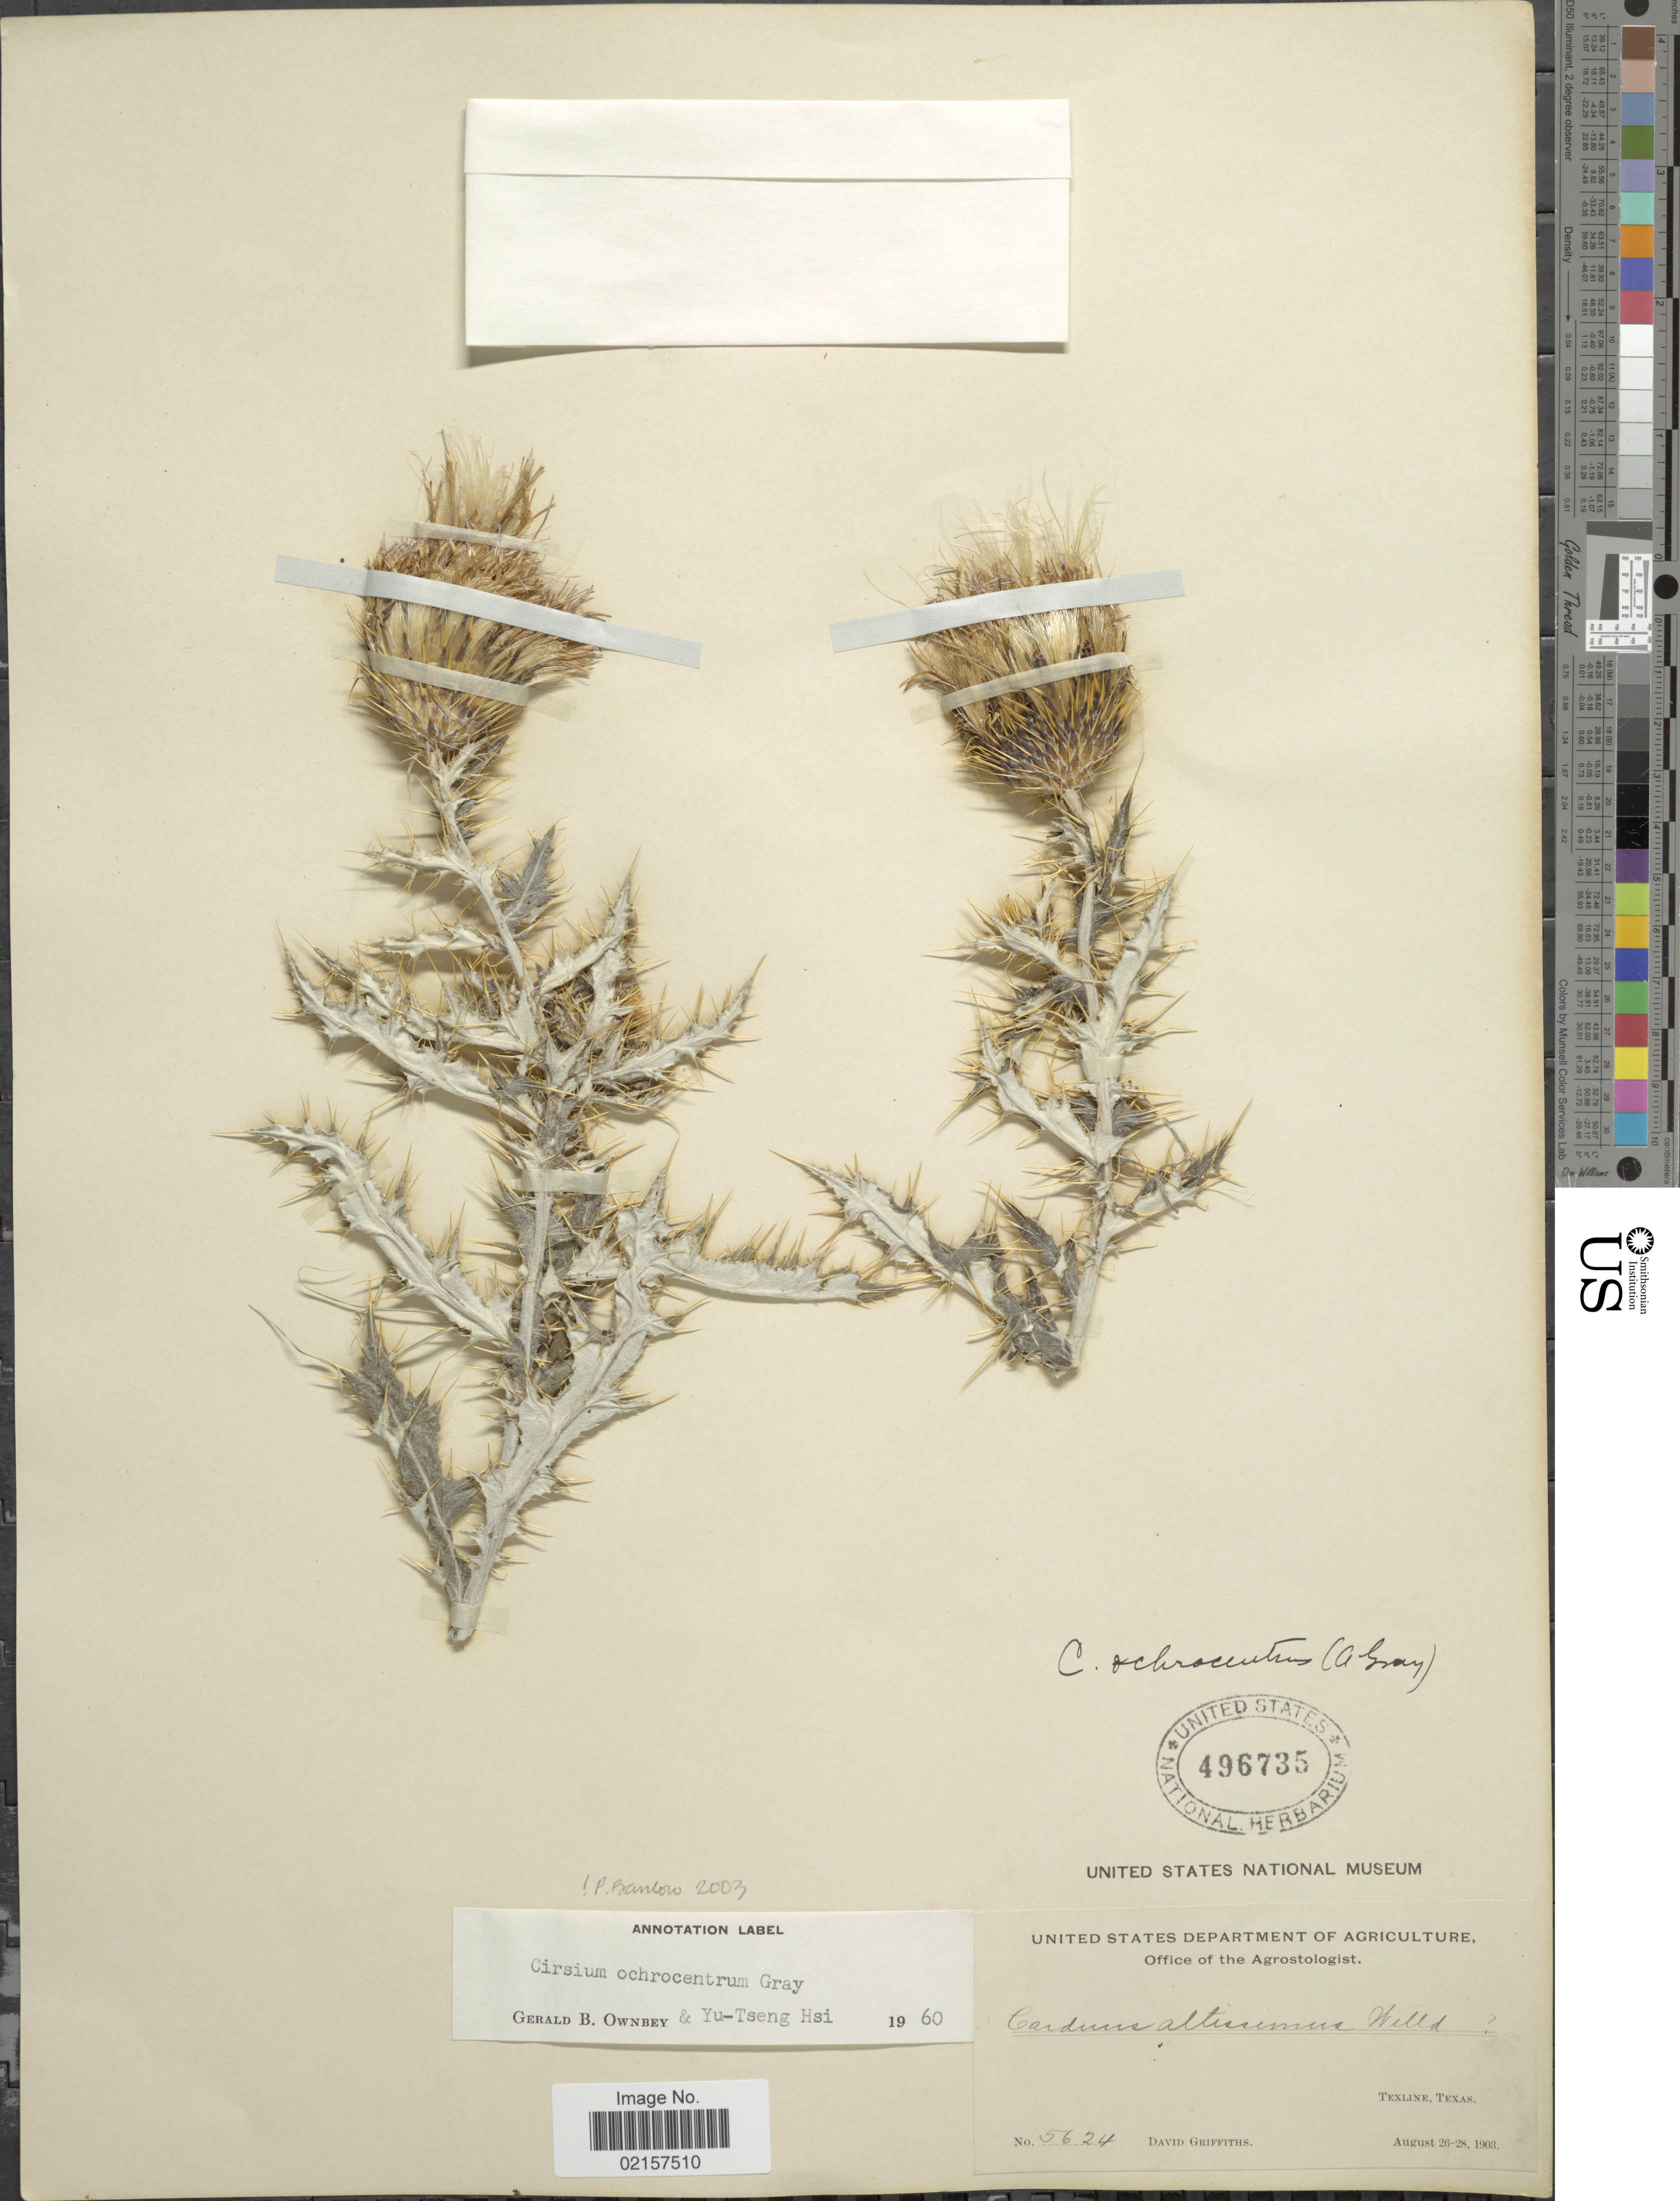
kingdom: Plantae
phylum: Tracheophyta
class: Magnoliopsida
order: Asterales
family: Asteraceae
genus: Cirsium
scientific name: Cirsium ochrocentrum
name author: A. Gray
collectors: D. Griffiths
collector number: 5624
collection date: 1903-08-26/1903-08-28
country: United States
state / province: Texas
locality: Texline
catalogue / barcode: US 496735